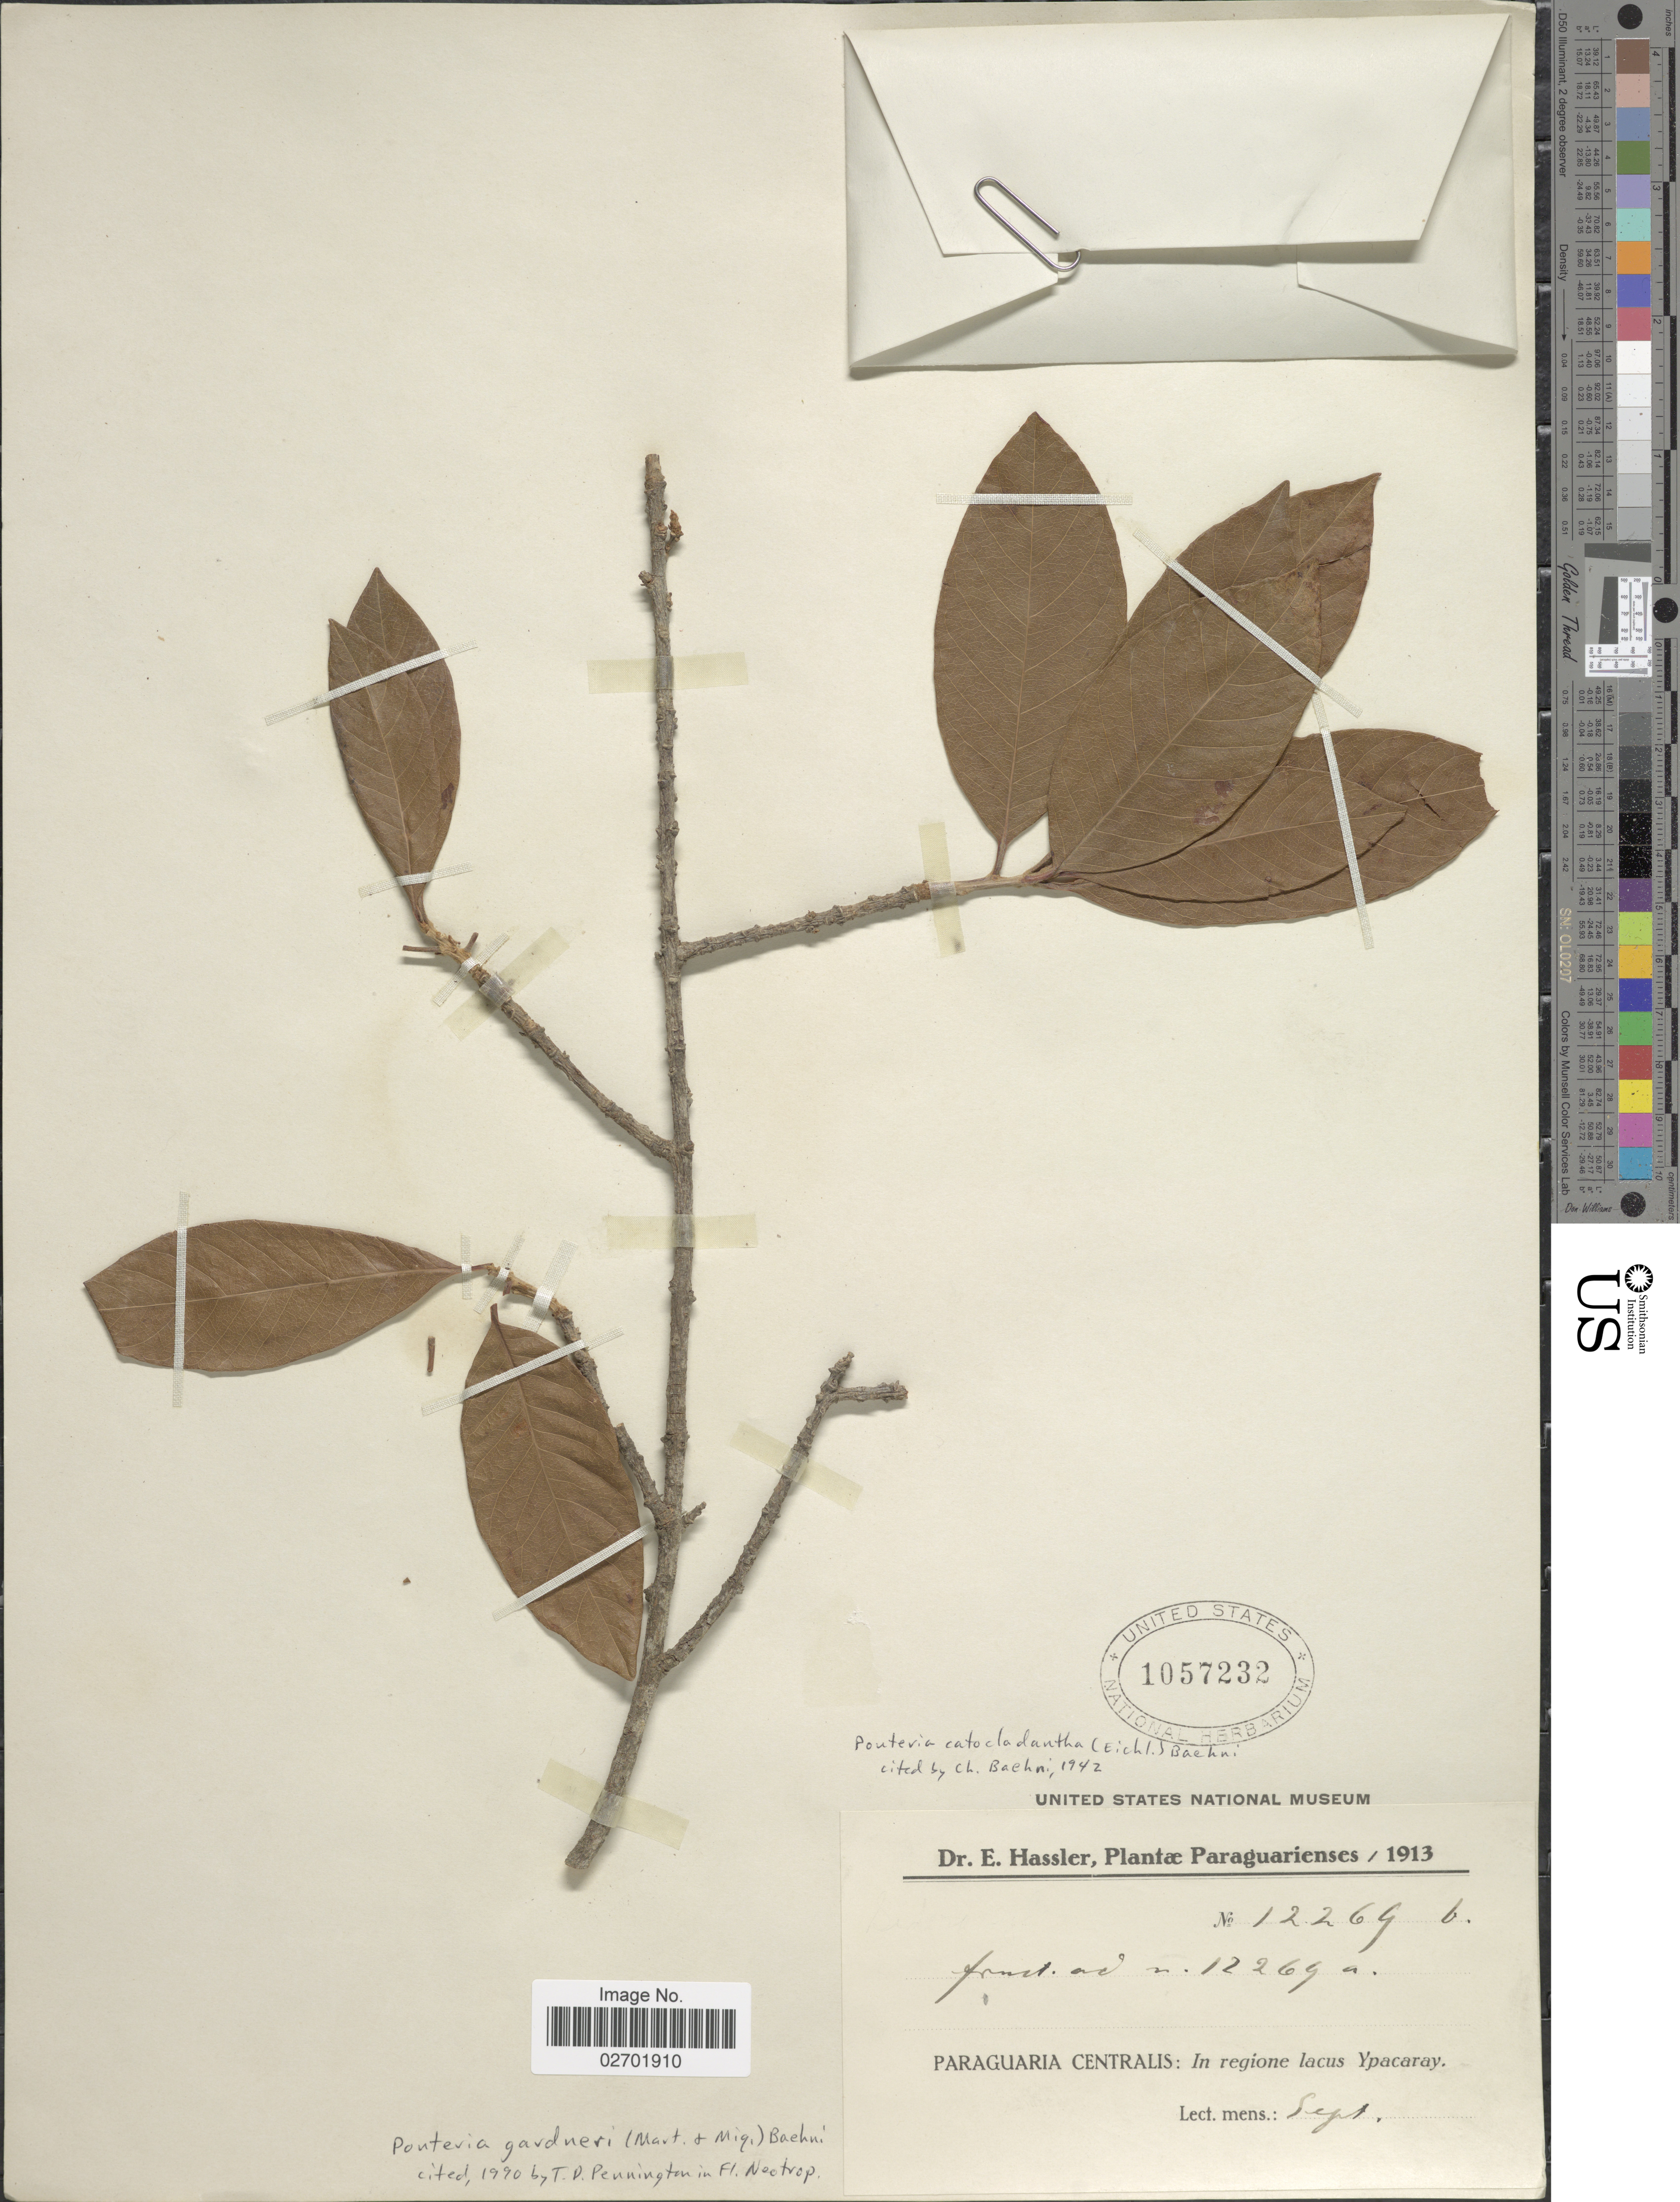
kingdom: Plantae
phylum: Tracheophyta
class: Magnoliopsida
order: Ericales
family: Sapotaceae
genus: Pouteria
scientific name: Pouteria gardneri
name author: (Mart. & Miq.) Baehni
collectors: E. Hassler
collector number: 12269b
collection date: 1913-09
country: Paraguay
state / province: Paraguari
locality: Paraguaria Centralis: In regione lacus Yparacay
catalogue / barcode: US 1057232